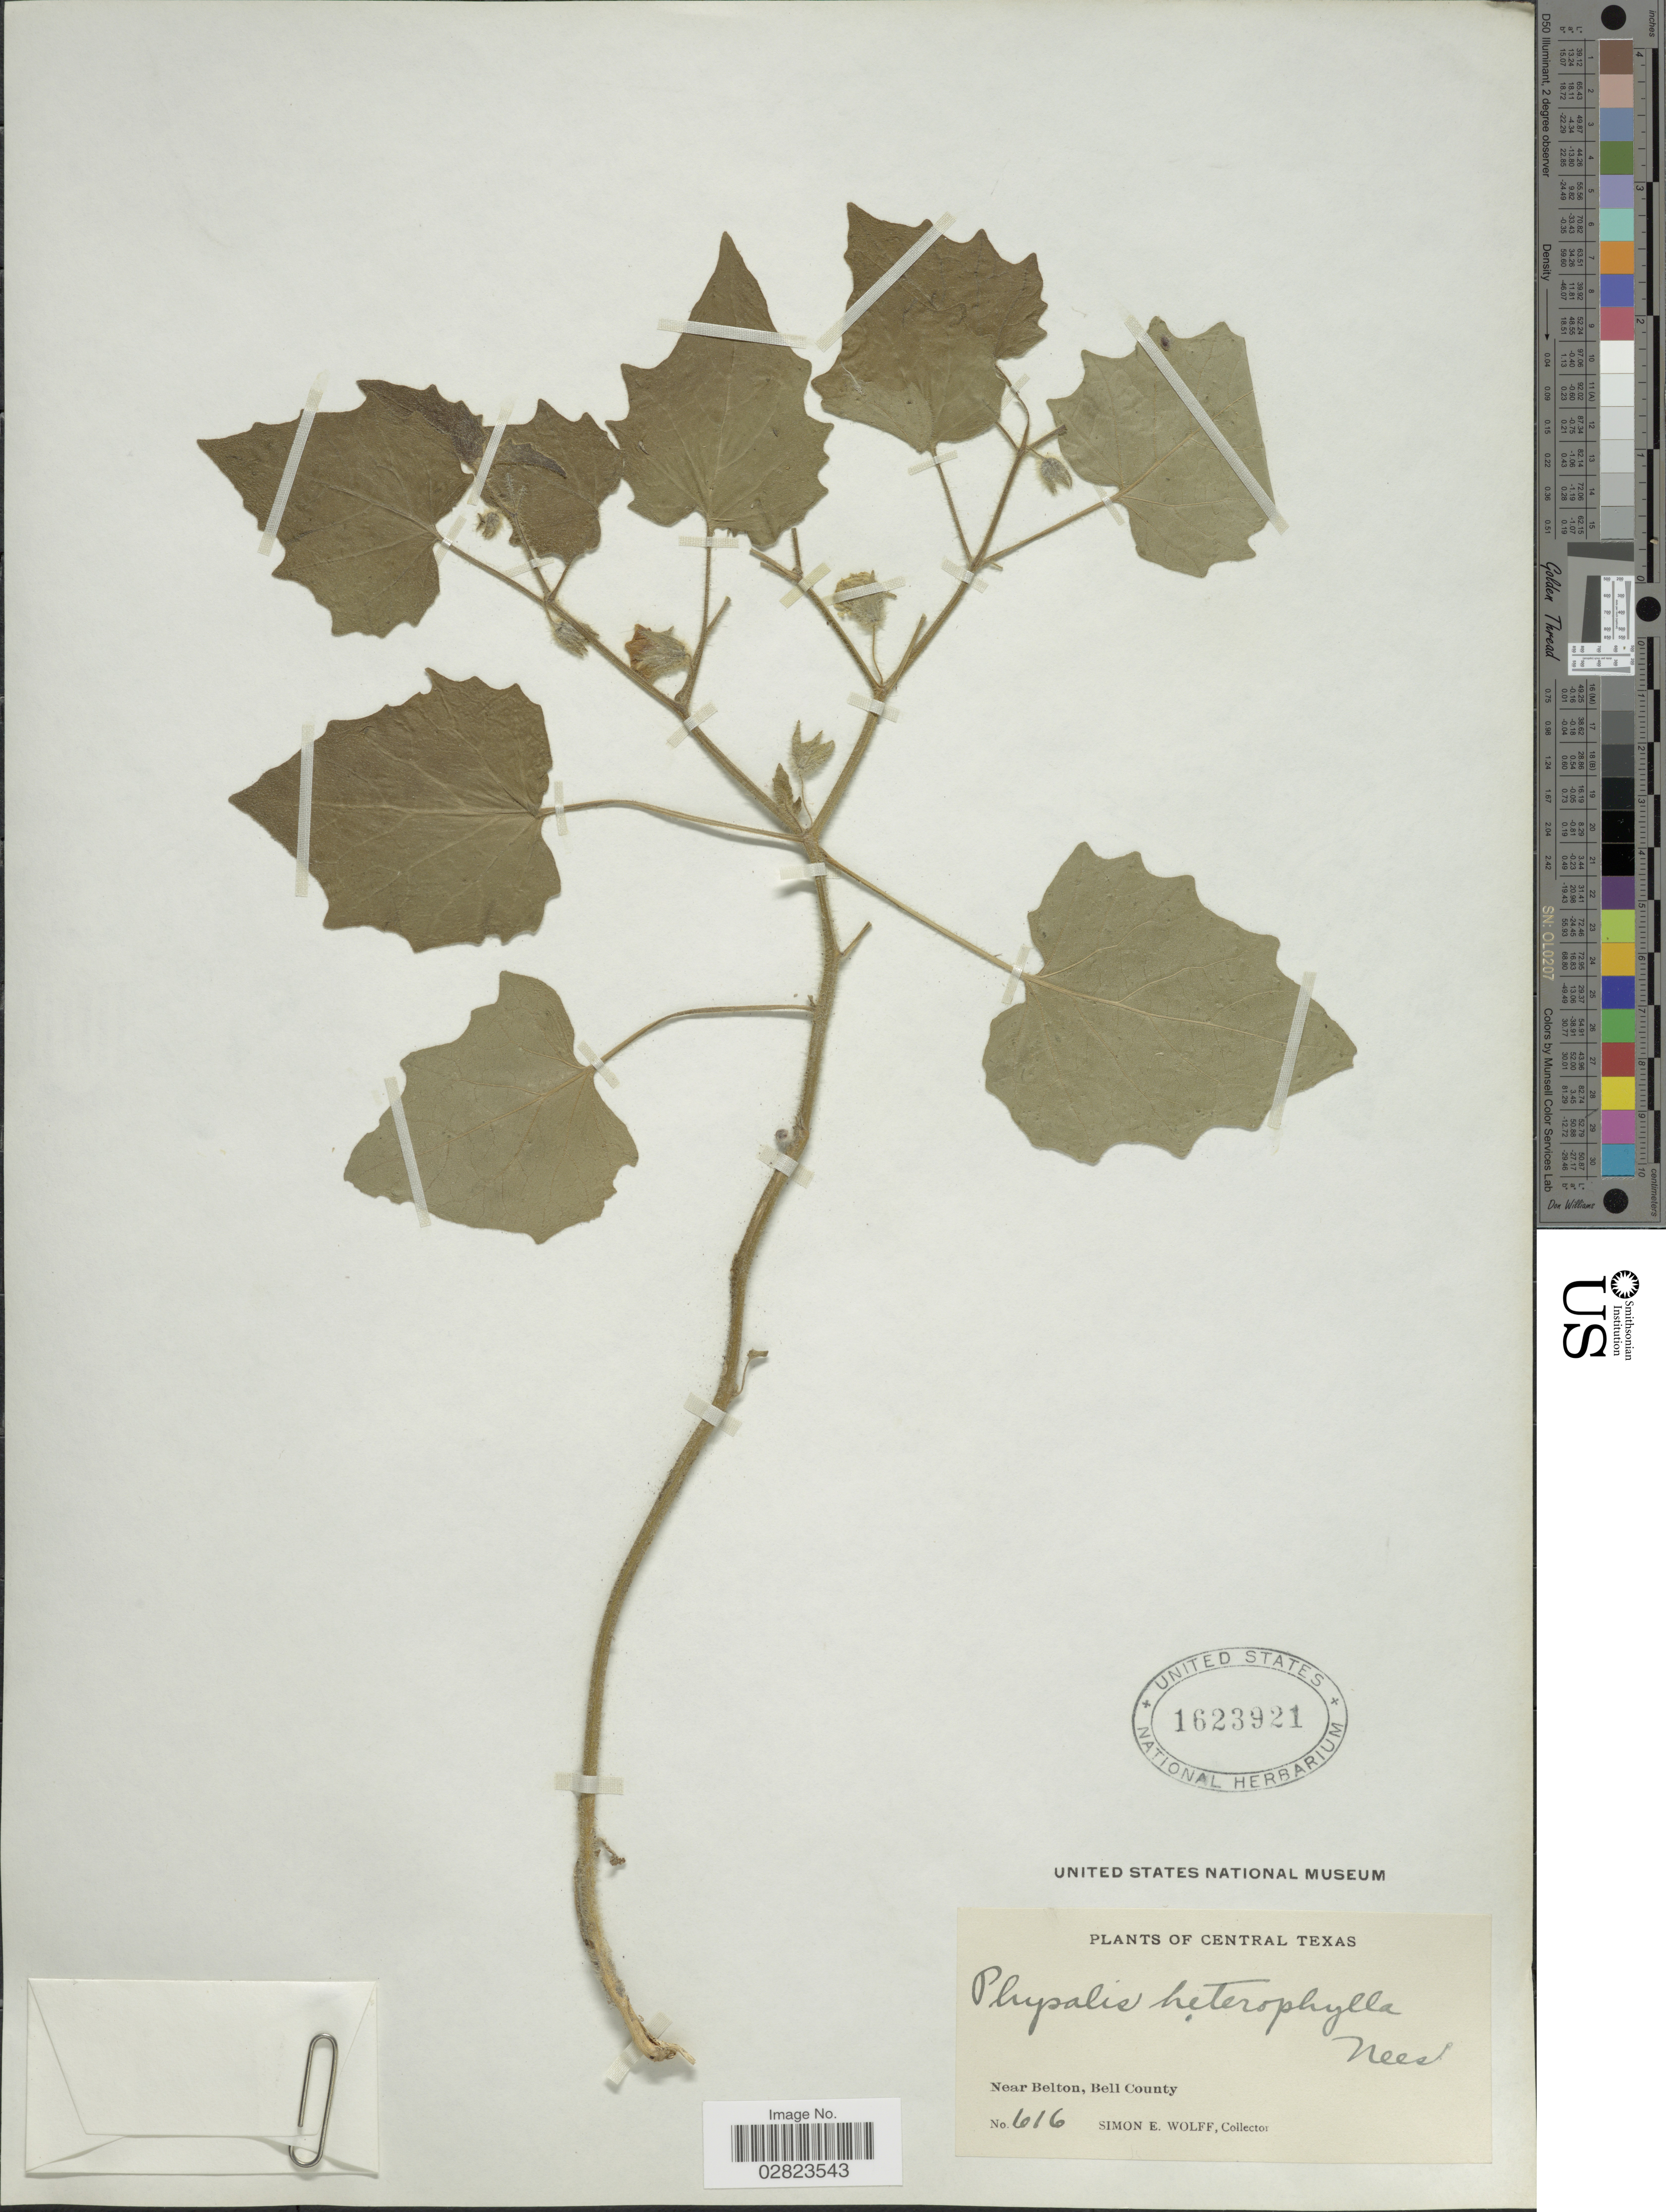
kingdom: Plantae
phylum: Tracheophyta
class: Magnoliopsida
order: Solanales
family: Solanaceae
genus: Physalis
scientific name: Physalis heterophylla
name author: Nees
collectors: S. E. Wolff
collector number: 616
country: United States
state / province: Texas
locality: Central Texas. Near Belton, Bell County.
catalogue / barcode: US 1623921